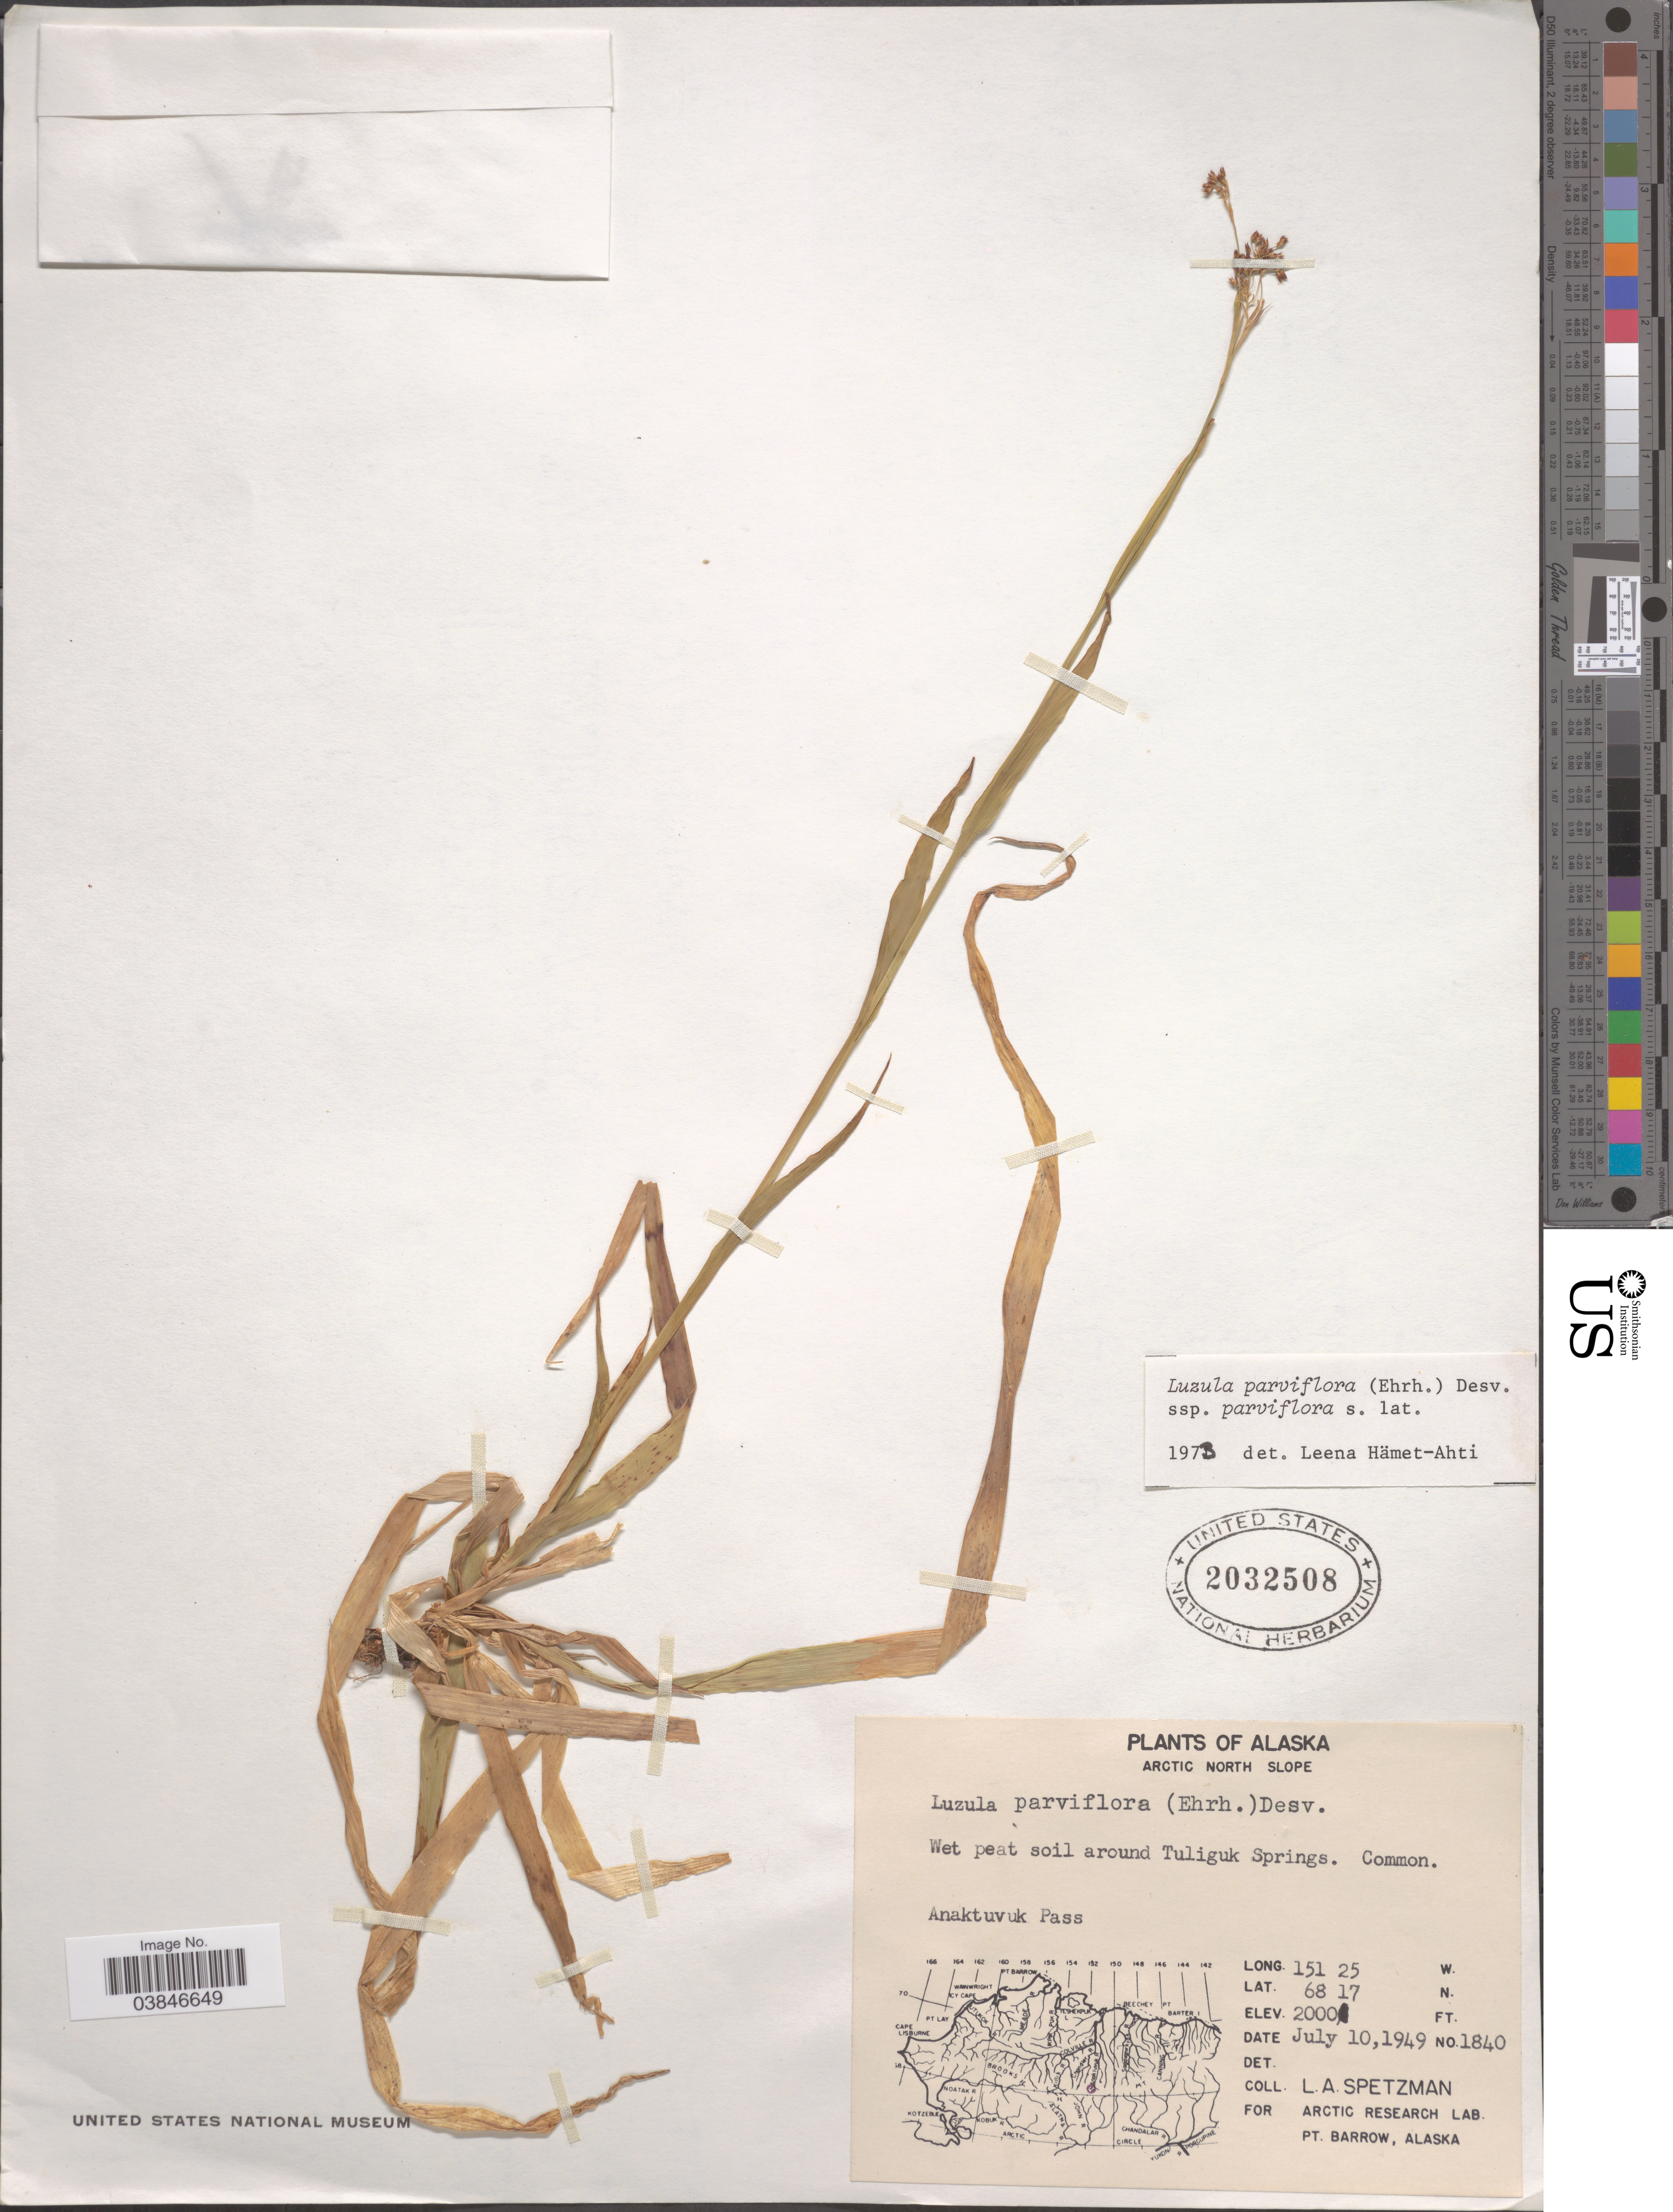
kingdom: Plantae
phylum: Tracheophyta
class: Liliopsida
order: Poales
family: Juncaceae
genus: Luzula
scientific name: Luzula parviflora subsp. parviflora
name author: (Ehrh.) Desv.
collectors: L. Spetzman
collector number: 1840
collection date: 1949-07-10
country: United States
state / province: Alaska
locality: Arctic North Slope. Around Tuliguk Springs. Anaktuvuk Pass.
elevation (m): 610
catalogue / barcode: US 2032508